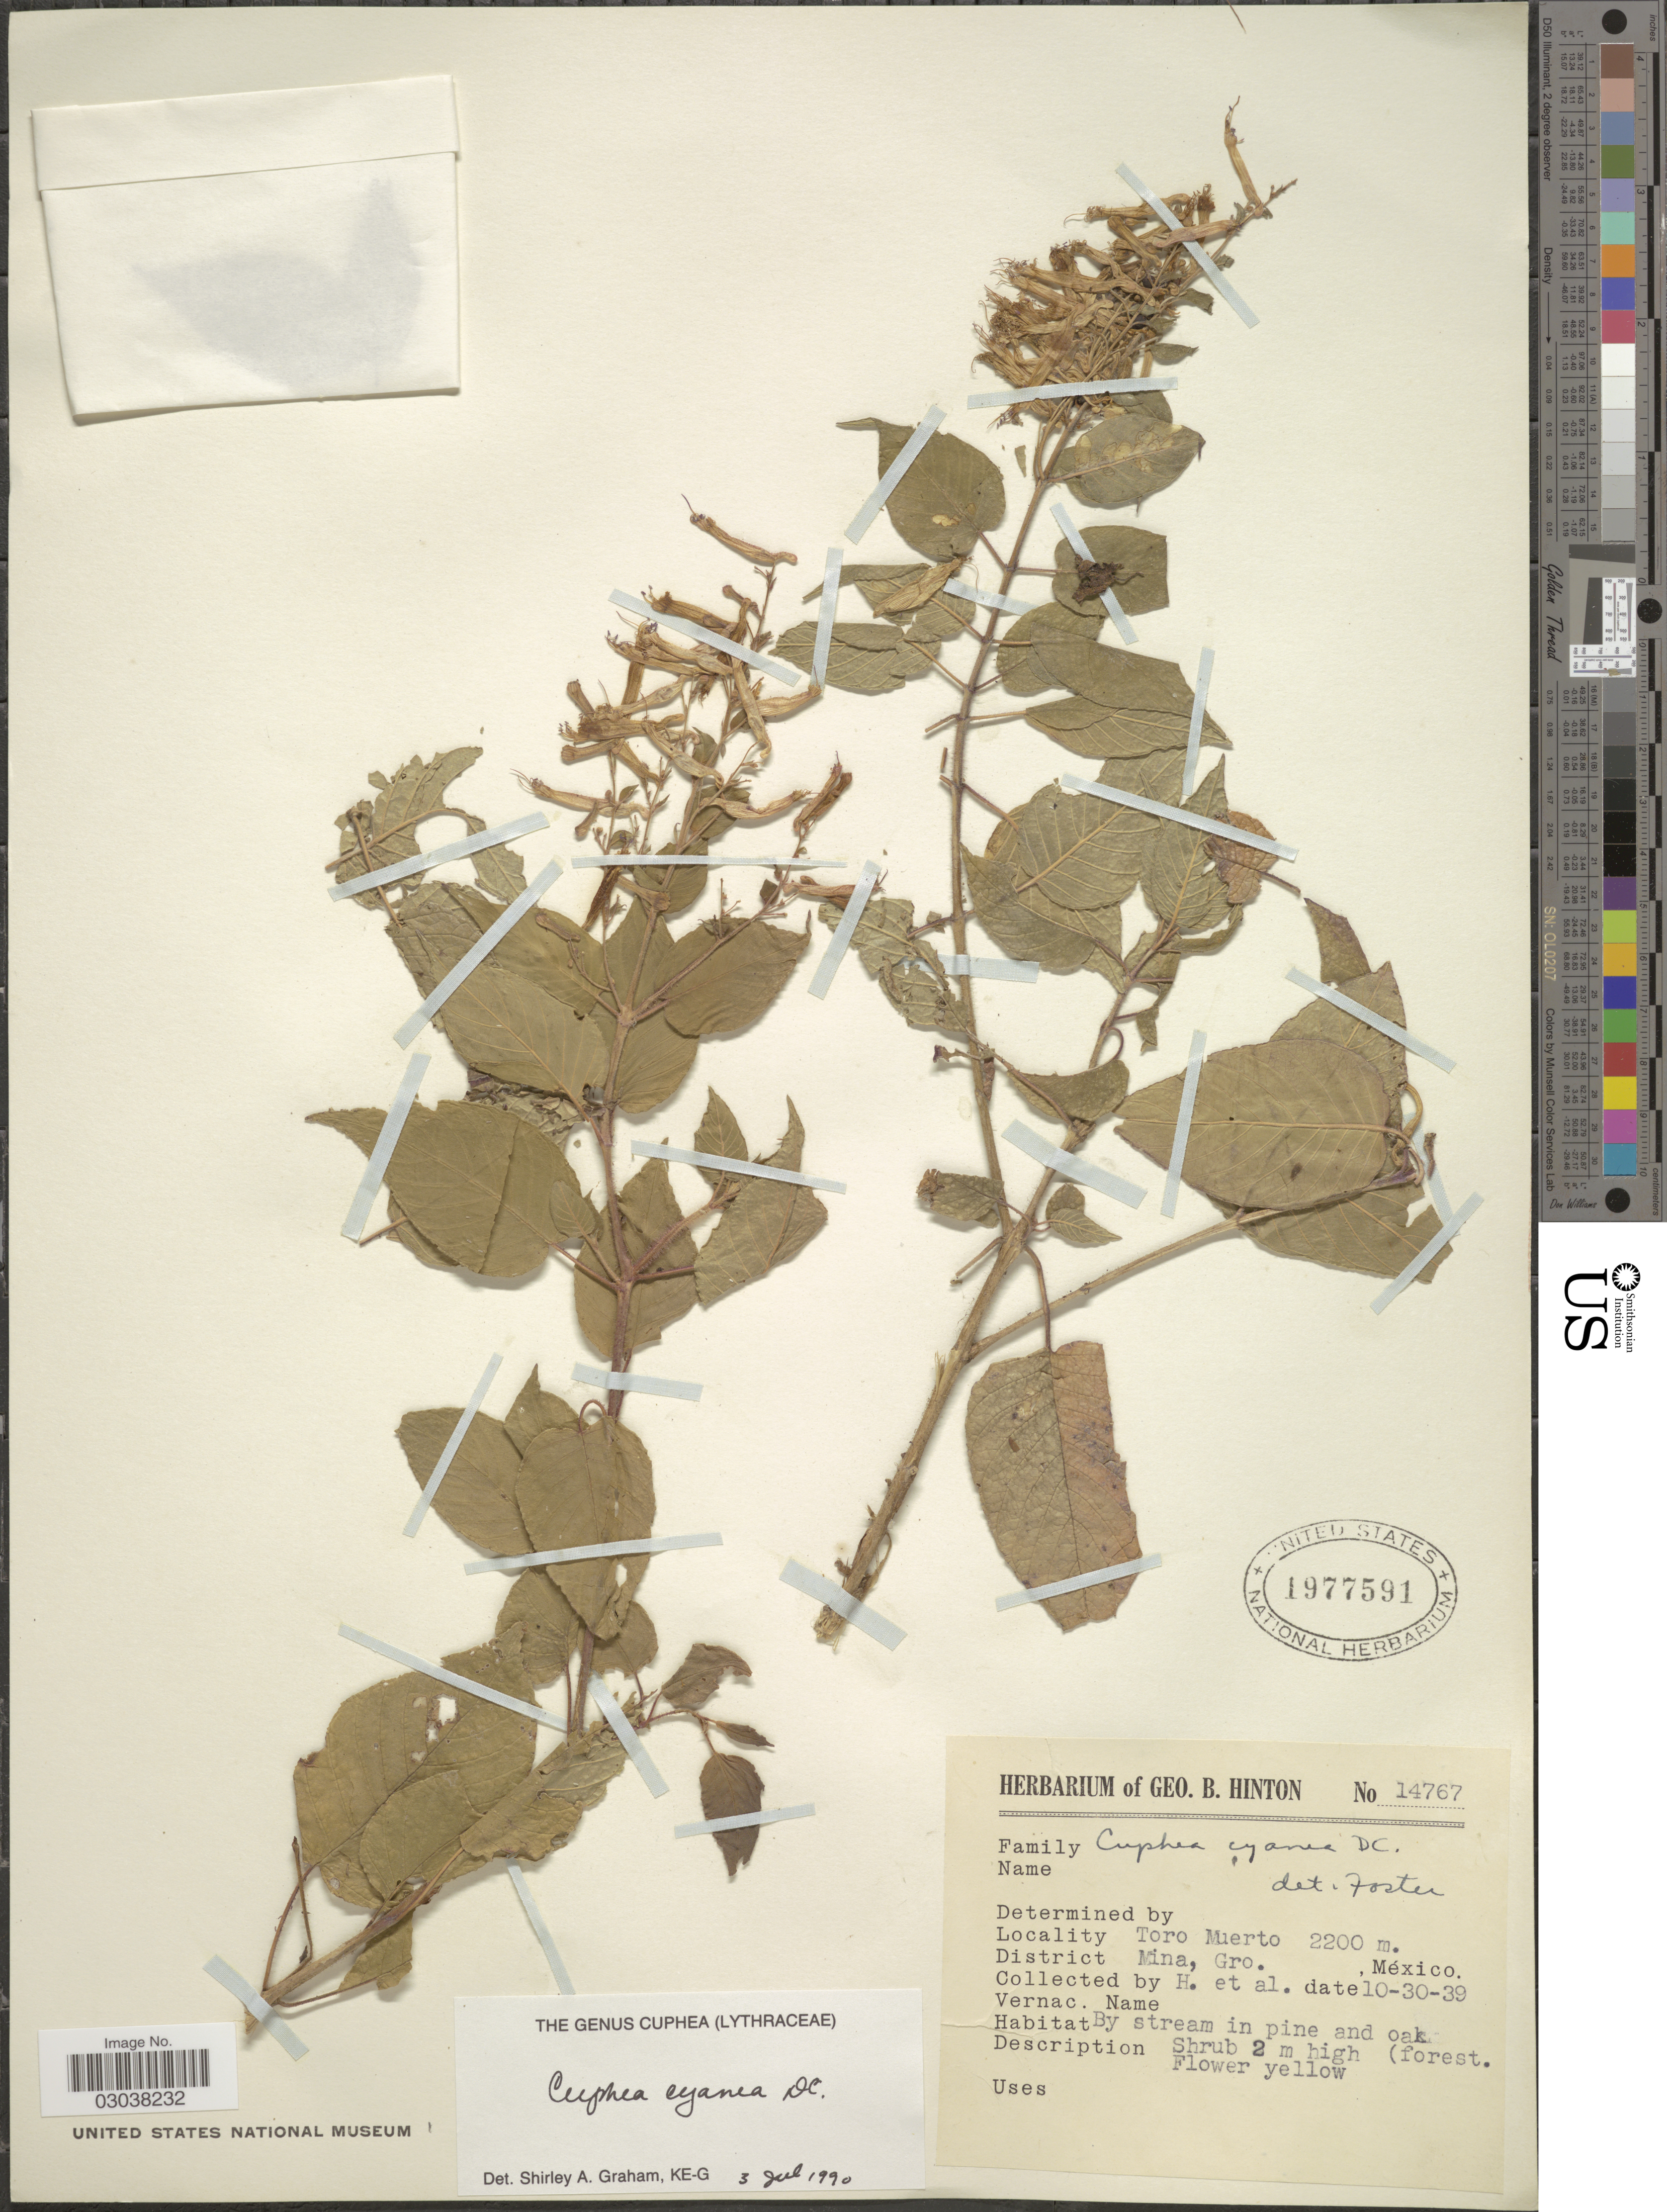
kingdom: Plantae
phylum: Tracheophyta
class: Magnoliopsida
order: Myrtales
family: Lythraceae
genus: Cuphea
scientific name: Cuphea cyanea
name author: DC.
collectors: G. B. Hinton & et al.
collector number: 14767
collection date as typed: Transcribed d/m/y: 30/10/39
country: Mexico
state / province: Guerrero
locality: Toro Muerto. District Mina.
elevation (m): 2200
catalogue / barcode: US 1977591